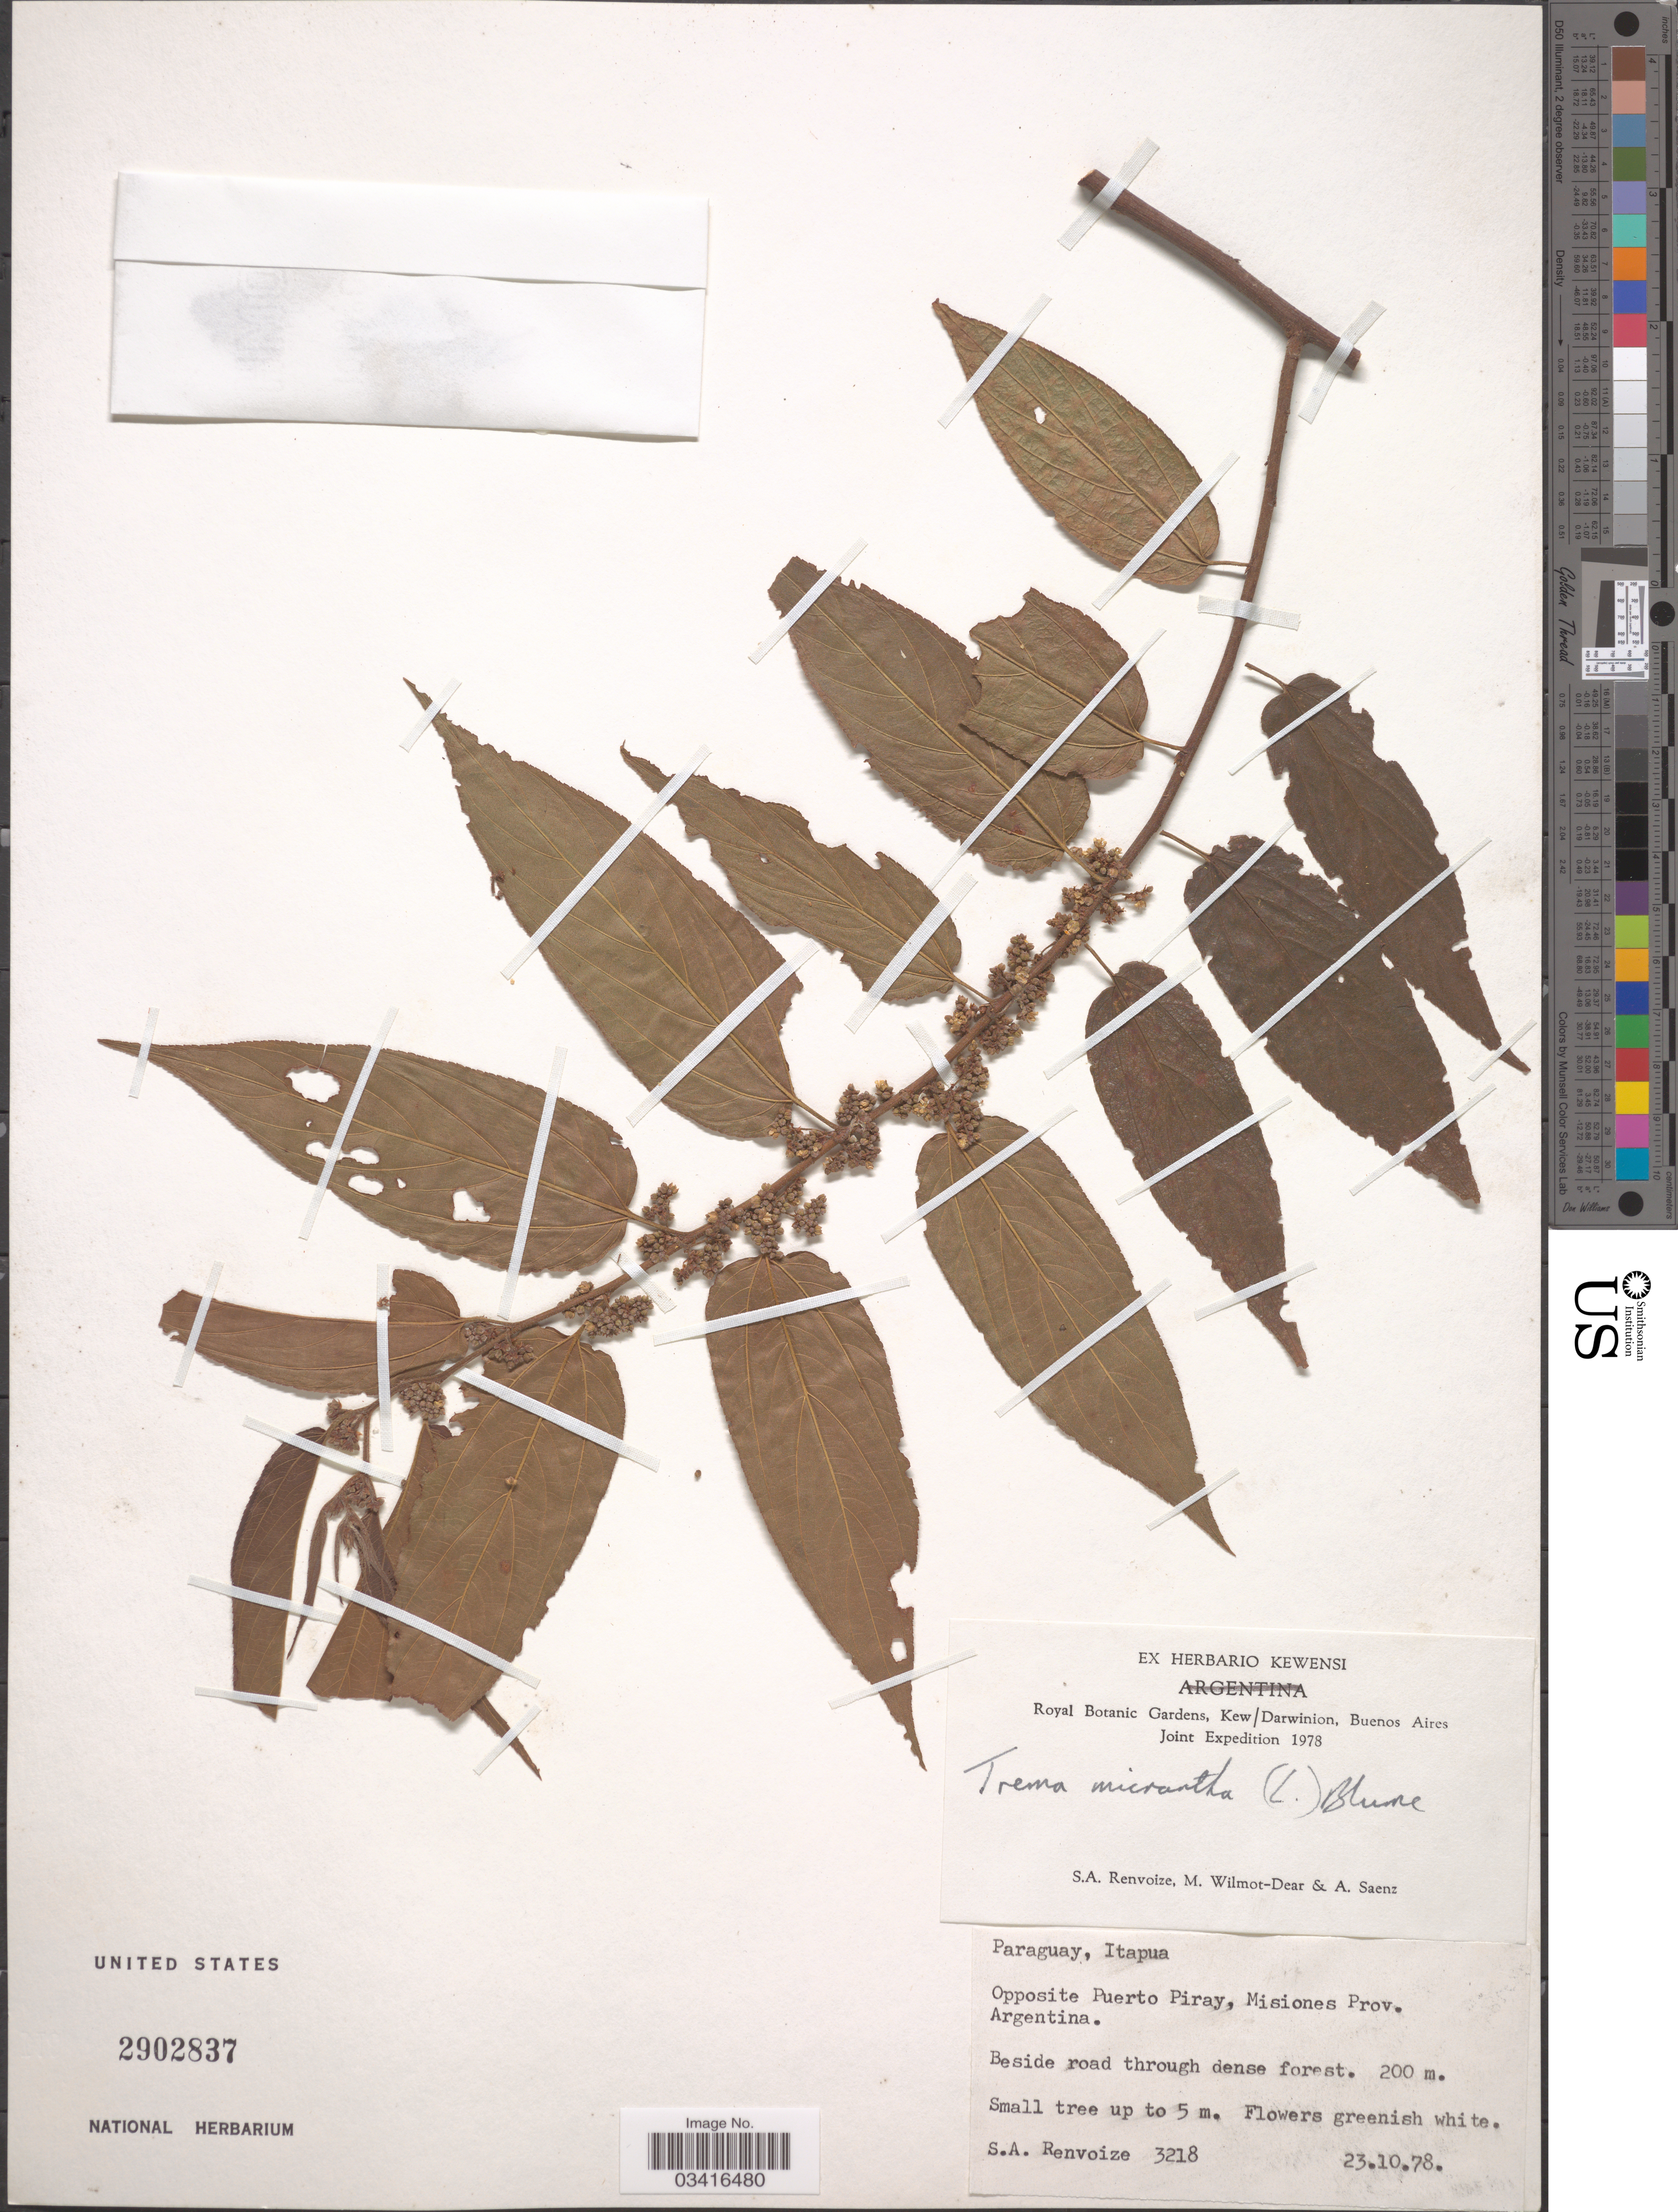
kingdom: Plantae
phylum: Tracheophyta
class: Magnoliopsida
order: Rosales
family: Cannabaceae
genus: Trema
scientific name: Trema micranthum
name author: (L.) Blume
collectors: S. A. Renvoize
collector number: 3218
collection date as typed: Transcribed d/m/y: 23/10/78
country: Paraguay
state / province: Itapua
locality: Opposite Puerto Piray, Misiones Prov. Argentina.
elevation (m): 200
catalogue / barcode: US 2902837